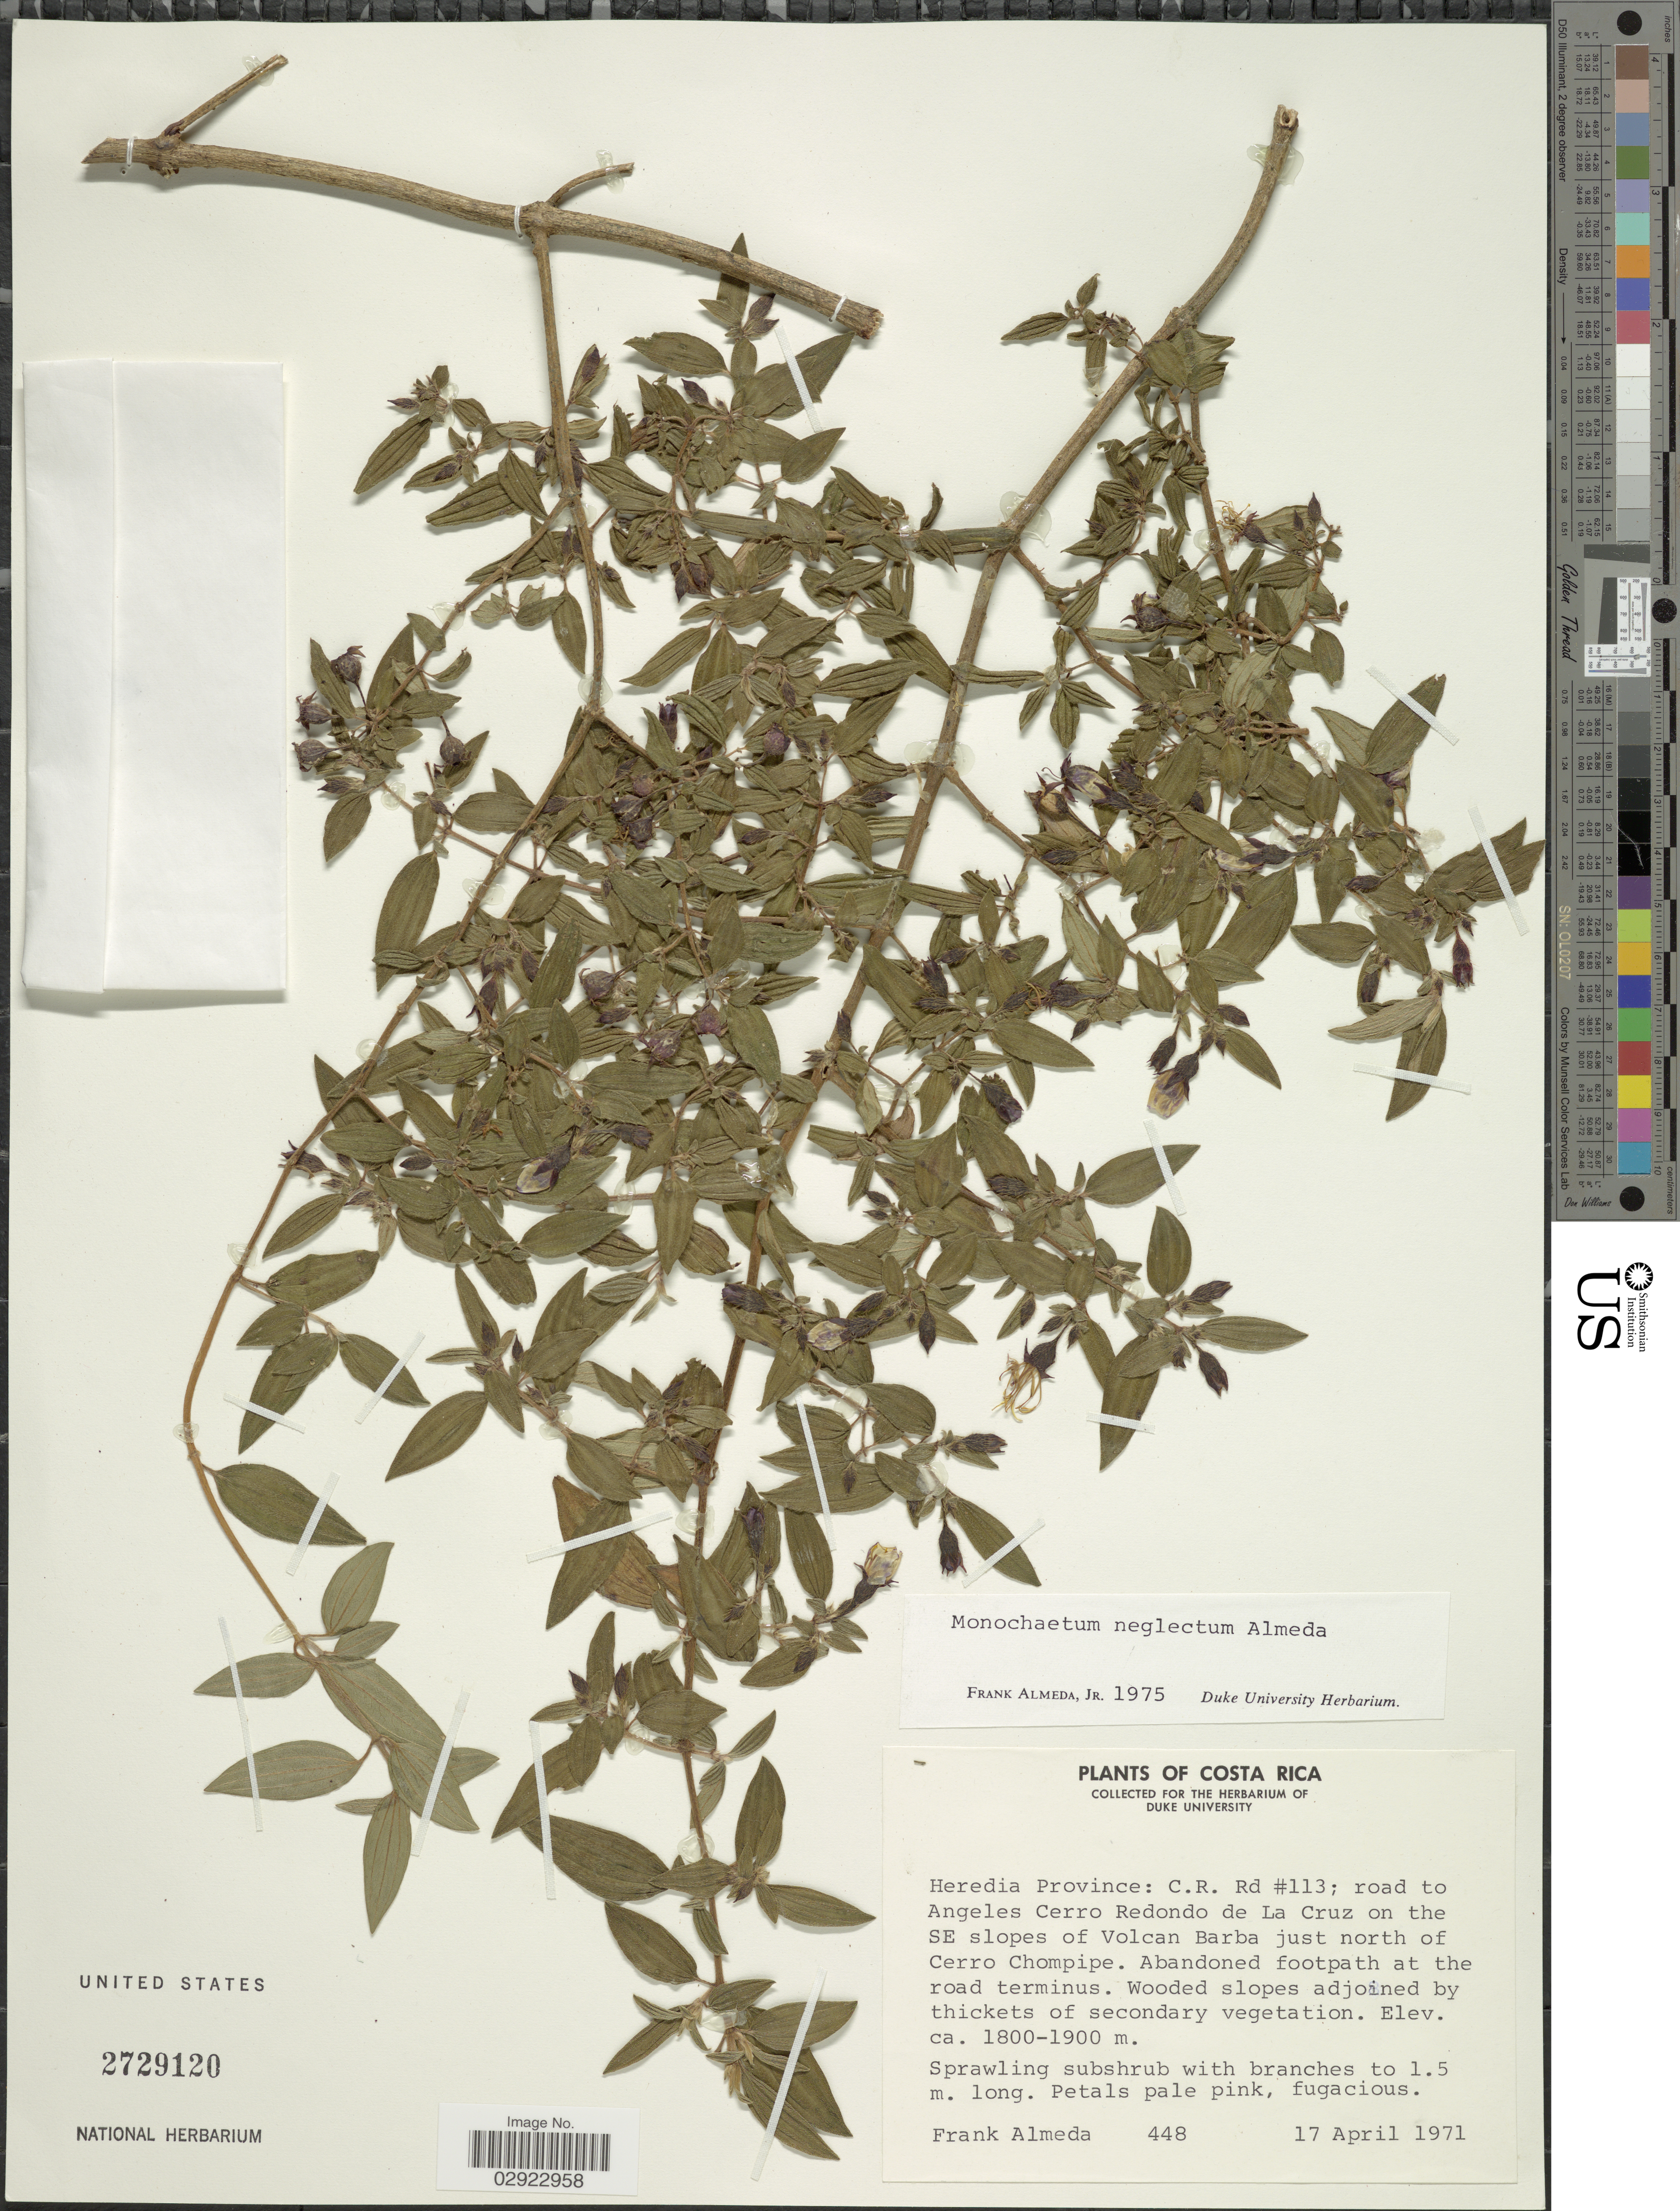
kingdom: Plantae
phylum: Tracheophyta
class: Magnoliopsida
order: Myrtales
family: Melastomataceae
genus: Monochaetum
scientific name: Monochaetum neglectum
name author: Almeda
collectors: F. Almeda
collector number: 448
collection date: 1971-04-17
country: Costa Rica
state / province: Heredia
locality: Heredia Province: C.R. Rd #113; road to Angeles Cerro Redondo de La Cruz on the SE slopes of Volcan Barba just north of Cerro Chompipe.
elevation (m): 1800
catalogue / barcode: US 2729120